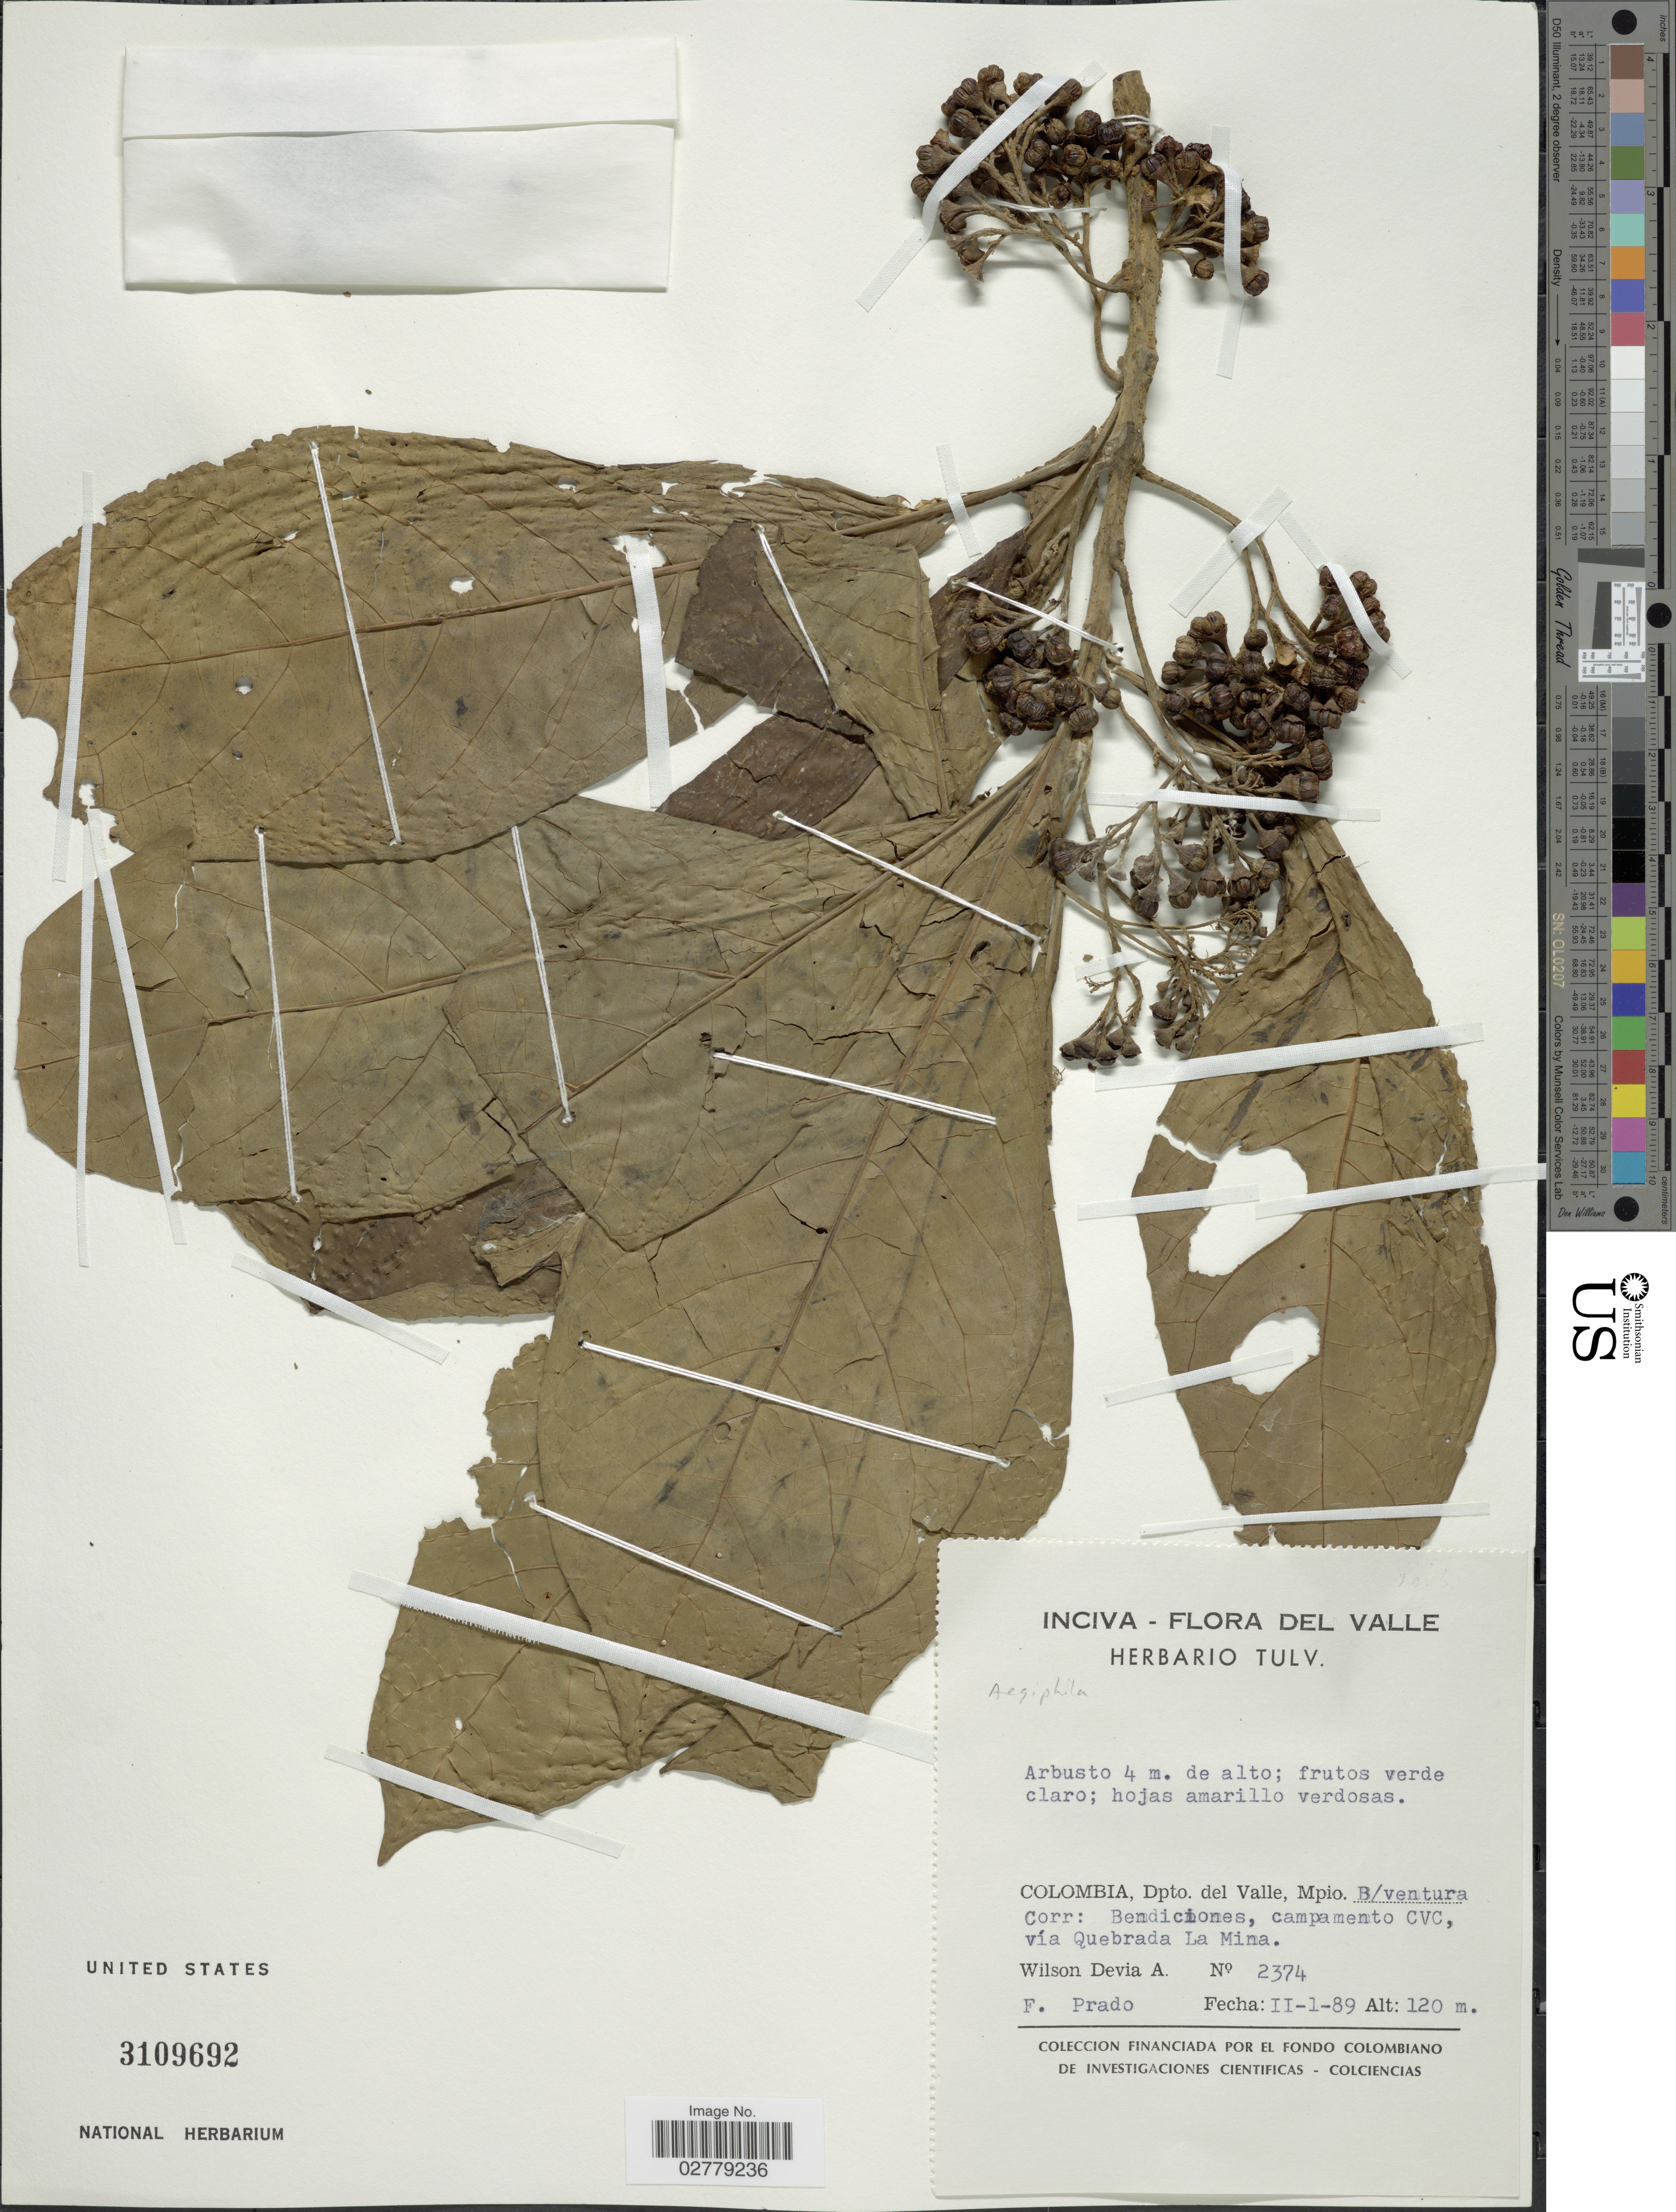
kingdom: Plantae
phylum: Tracheophyta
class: Magnoliopsida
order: Lamiales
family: Lamiaceae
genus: Aegiphila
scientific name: Aegiphila sp.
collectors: W. Devia A. & F. Prado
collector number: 2374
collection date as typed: Transcribed d/m/y: 1/2/89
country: Colombia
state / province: Valle del Cauca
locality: Dpto. del Valle, Mpio. B/ventura Corr: Bendiciones, campamento CVC, vía Quebrada La Mina.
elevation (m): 120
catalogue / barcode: US 3109692